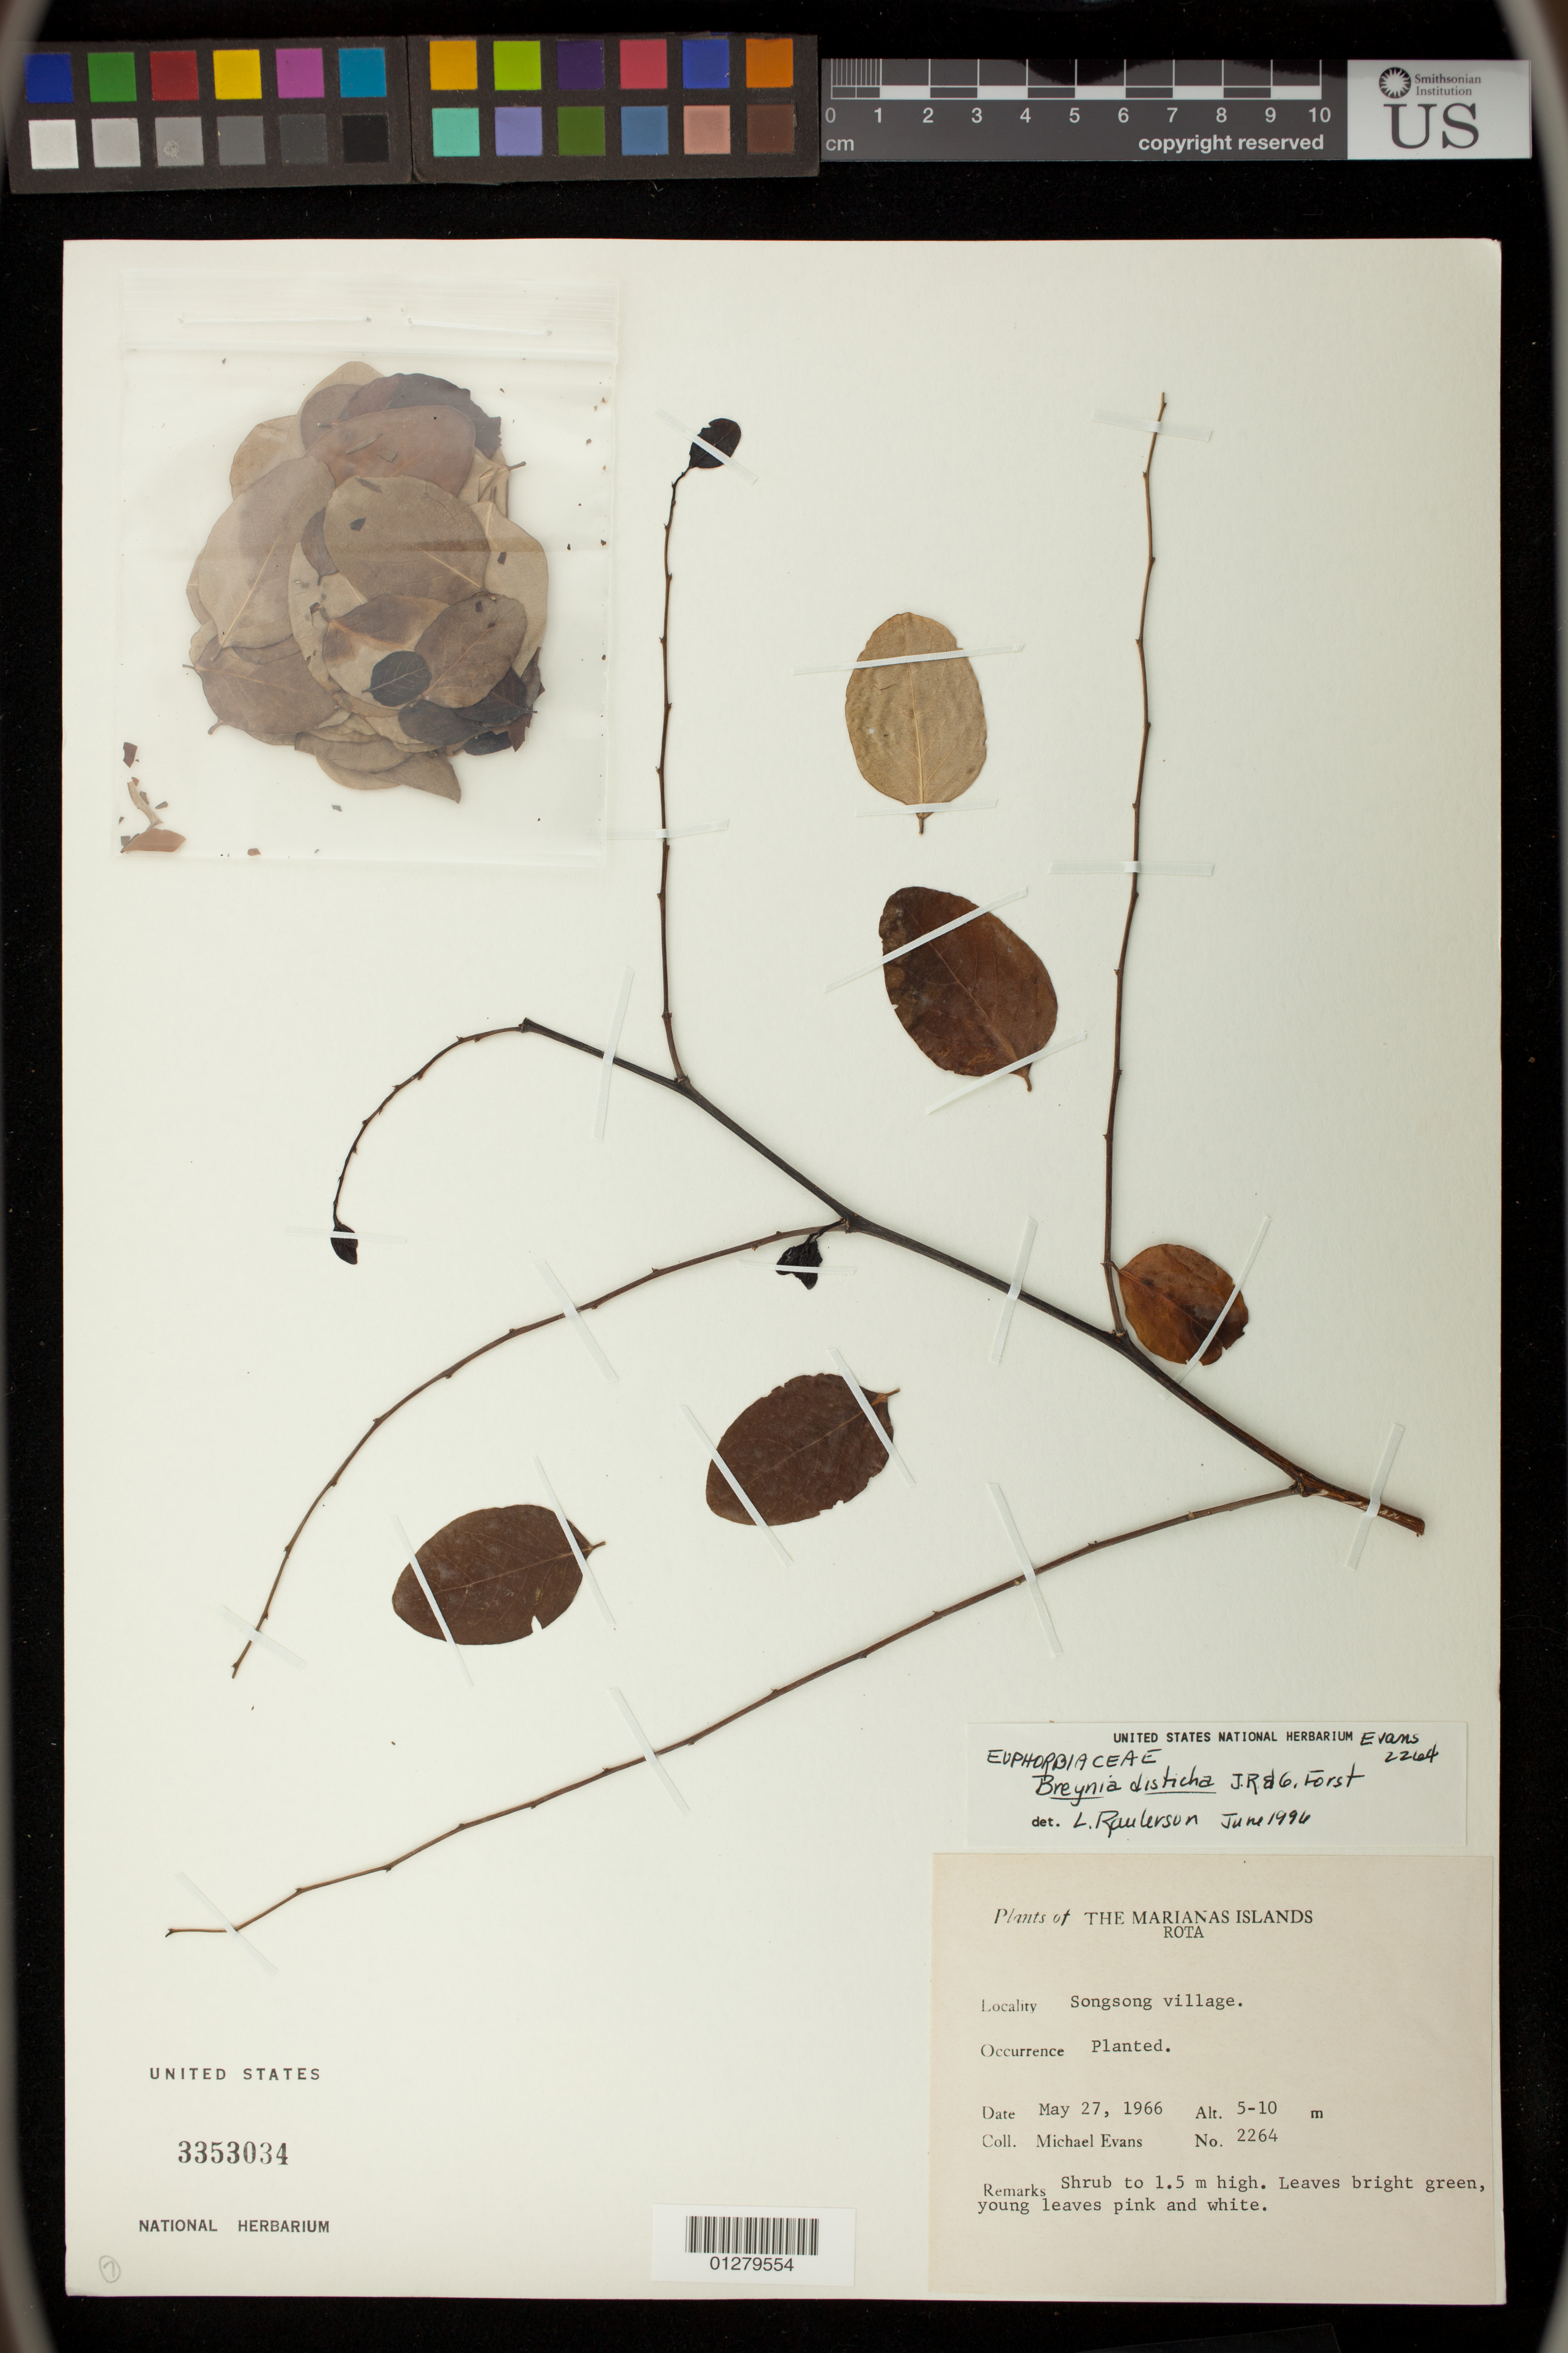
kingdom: Plantae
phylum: Tracheophyta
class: Magnoliopsida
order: Malpighiales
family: Phyllanthaceae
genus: Phyllanthus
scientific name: Phyllanthus nivosus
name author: W. Bull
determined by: Wagner, W. L., (BOT), Smithsonian Institution - National Museum of Natural History (UNITED STATES)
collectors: M. Evans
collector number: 2264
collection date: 1966-05-27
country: Northern Mariana Islands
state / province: Rota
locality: Songsong village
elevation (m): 5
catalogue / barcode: US 3353034